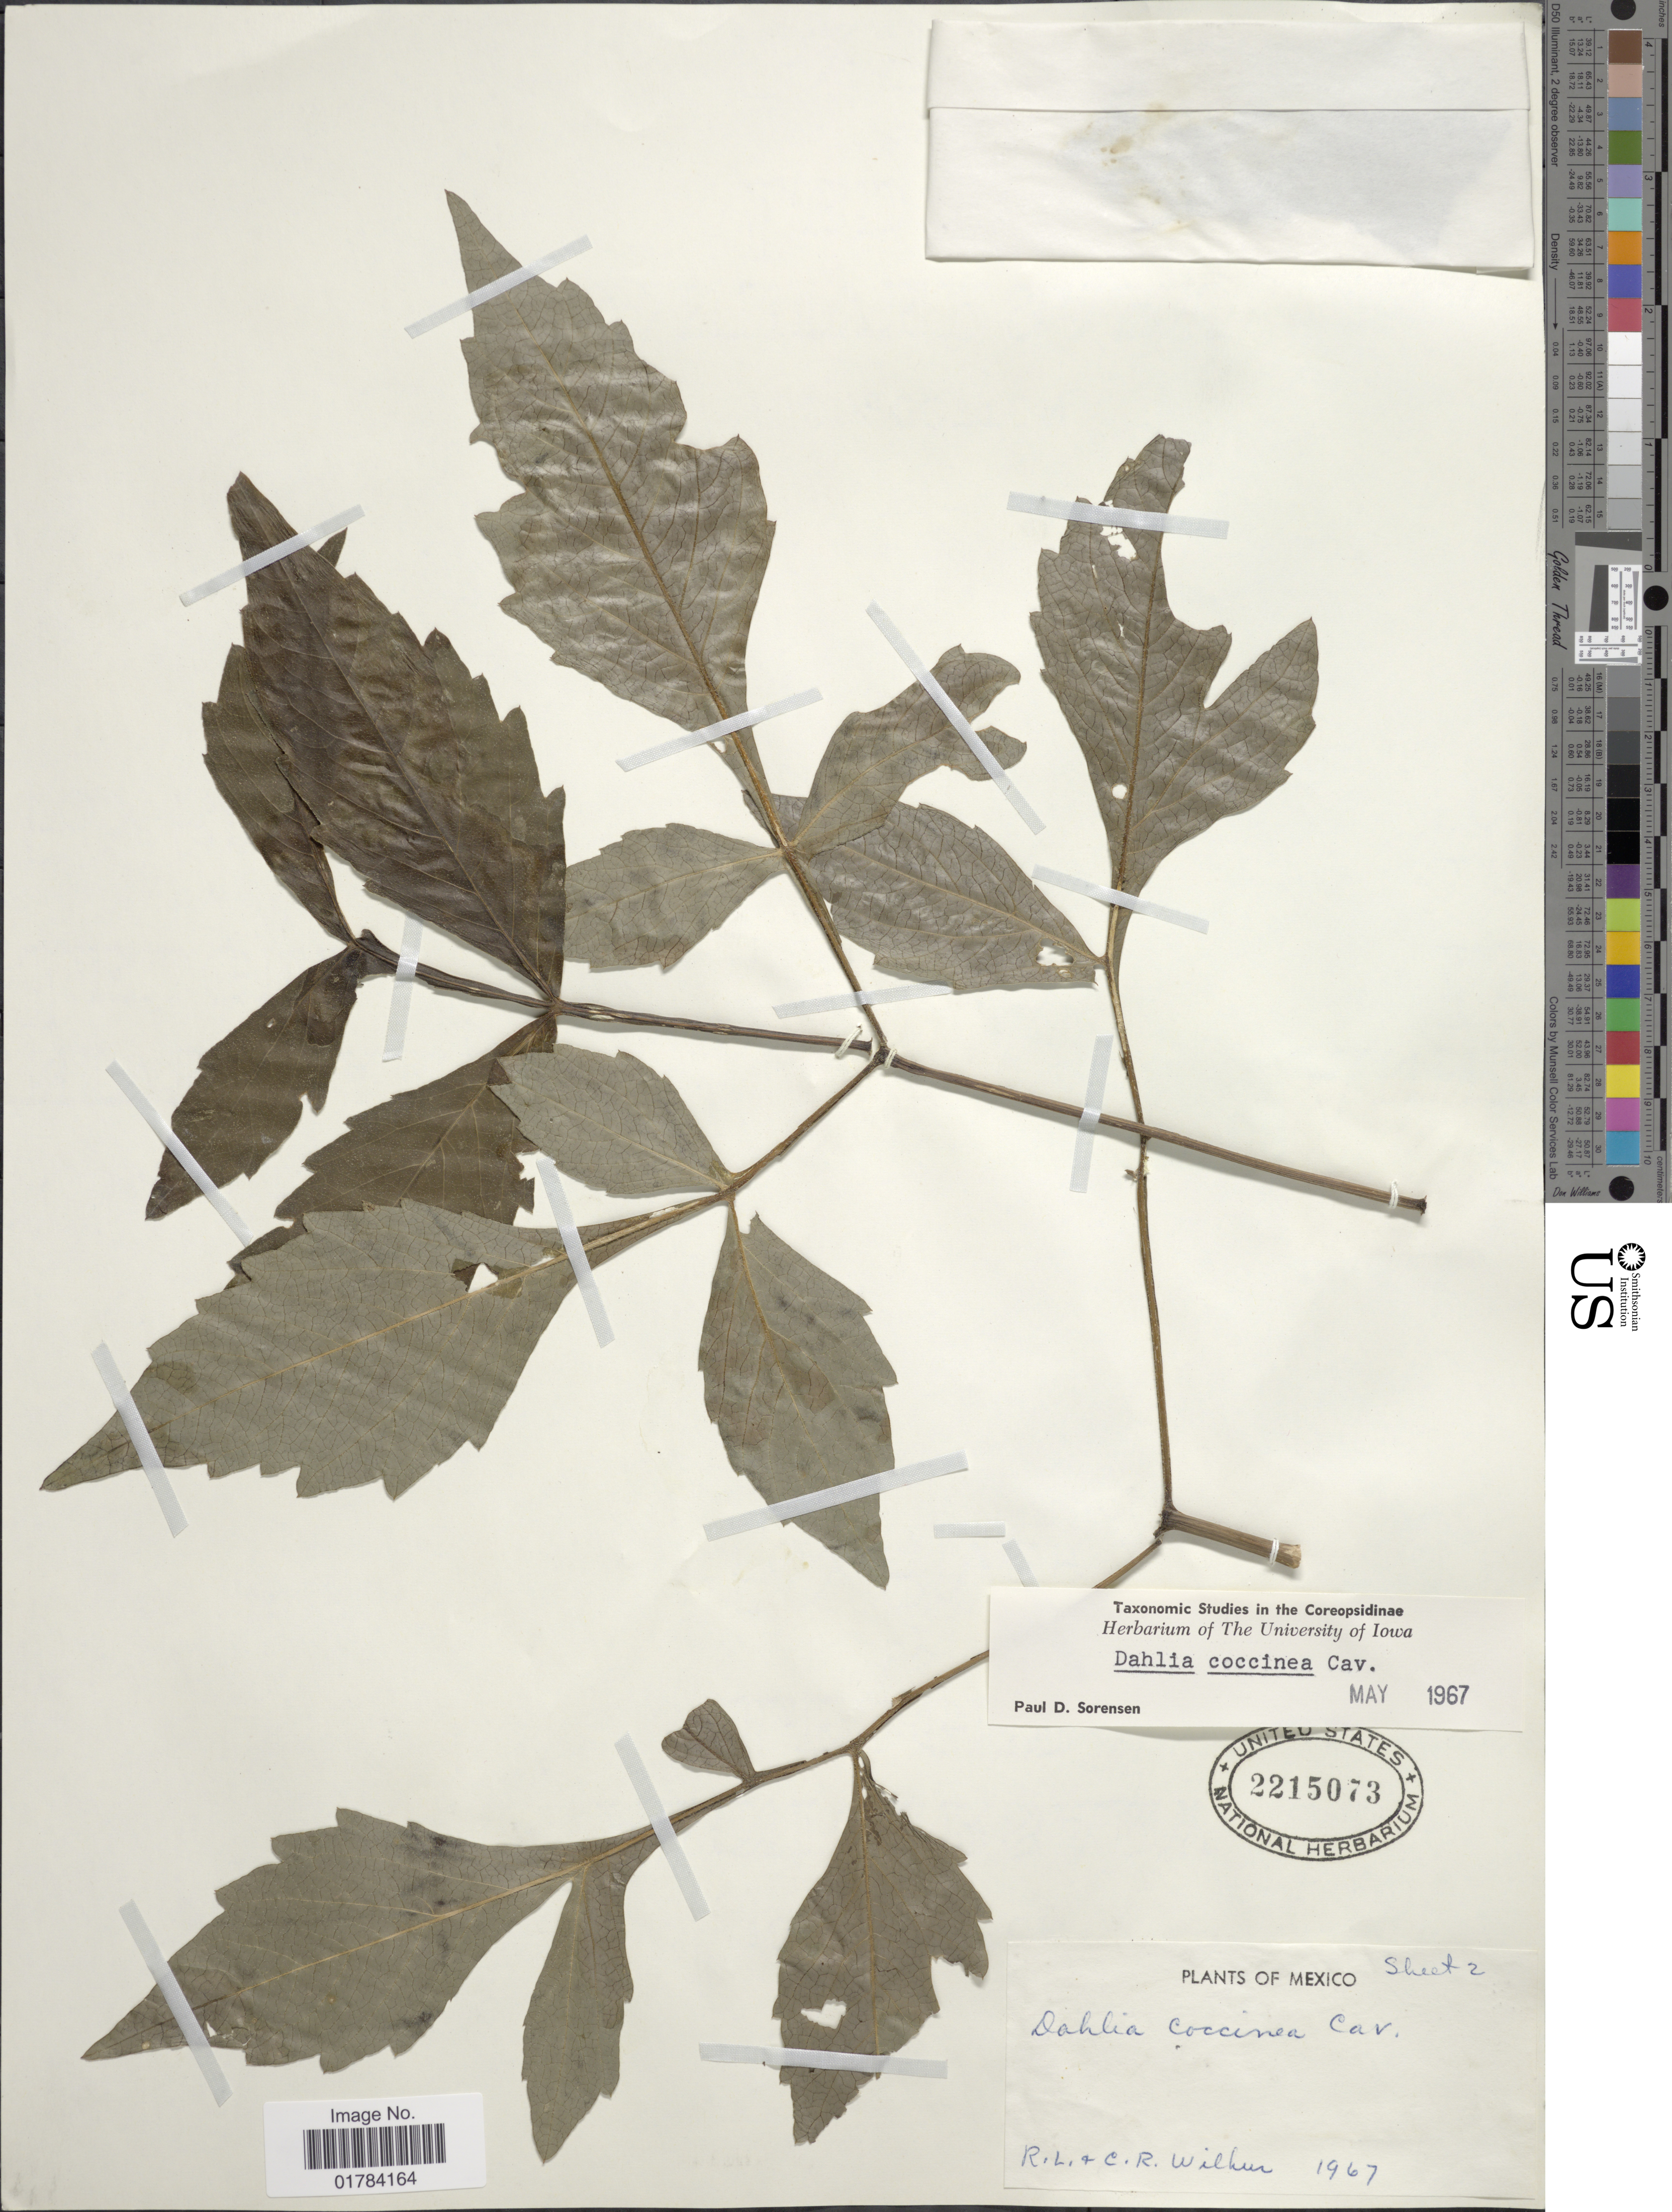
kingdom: Plantae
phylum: Tracheophyta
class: Magnoliopsida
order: Asterales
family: Asteraceae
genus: Dahlia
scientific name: Dahlia coccinea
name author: Cav.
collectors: R. L. Wilbur & C. Wilbur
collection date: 1967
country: Mexico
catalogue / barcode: US 2215073